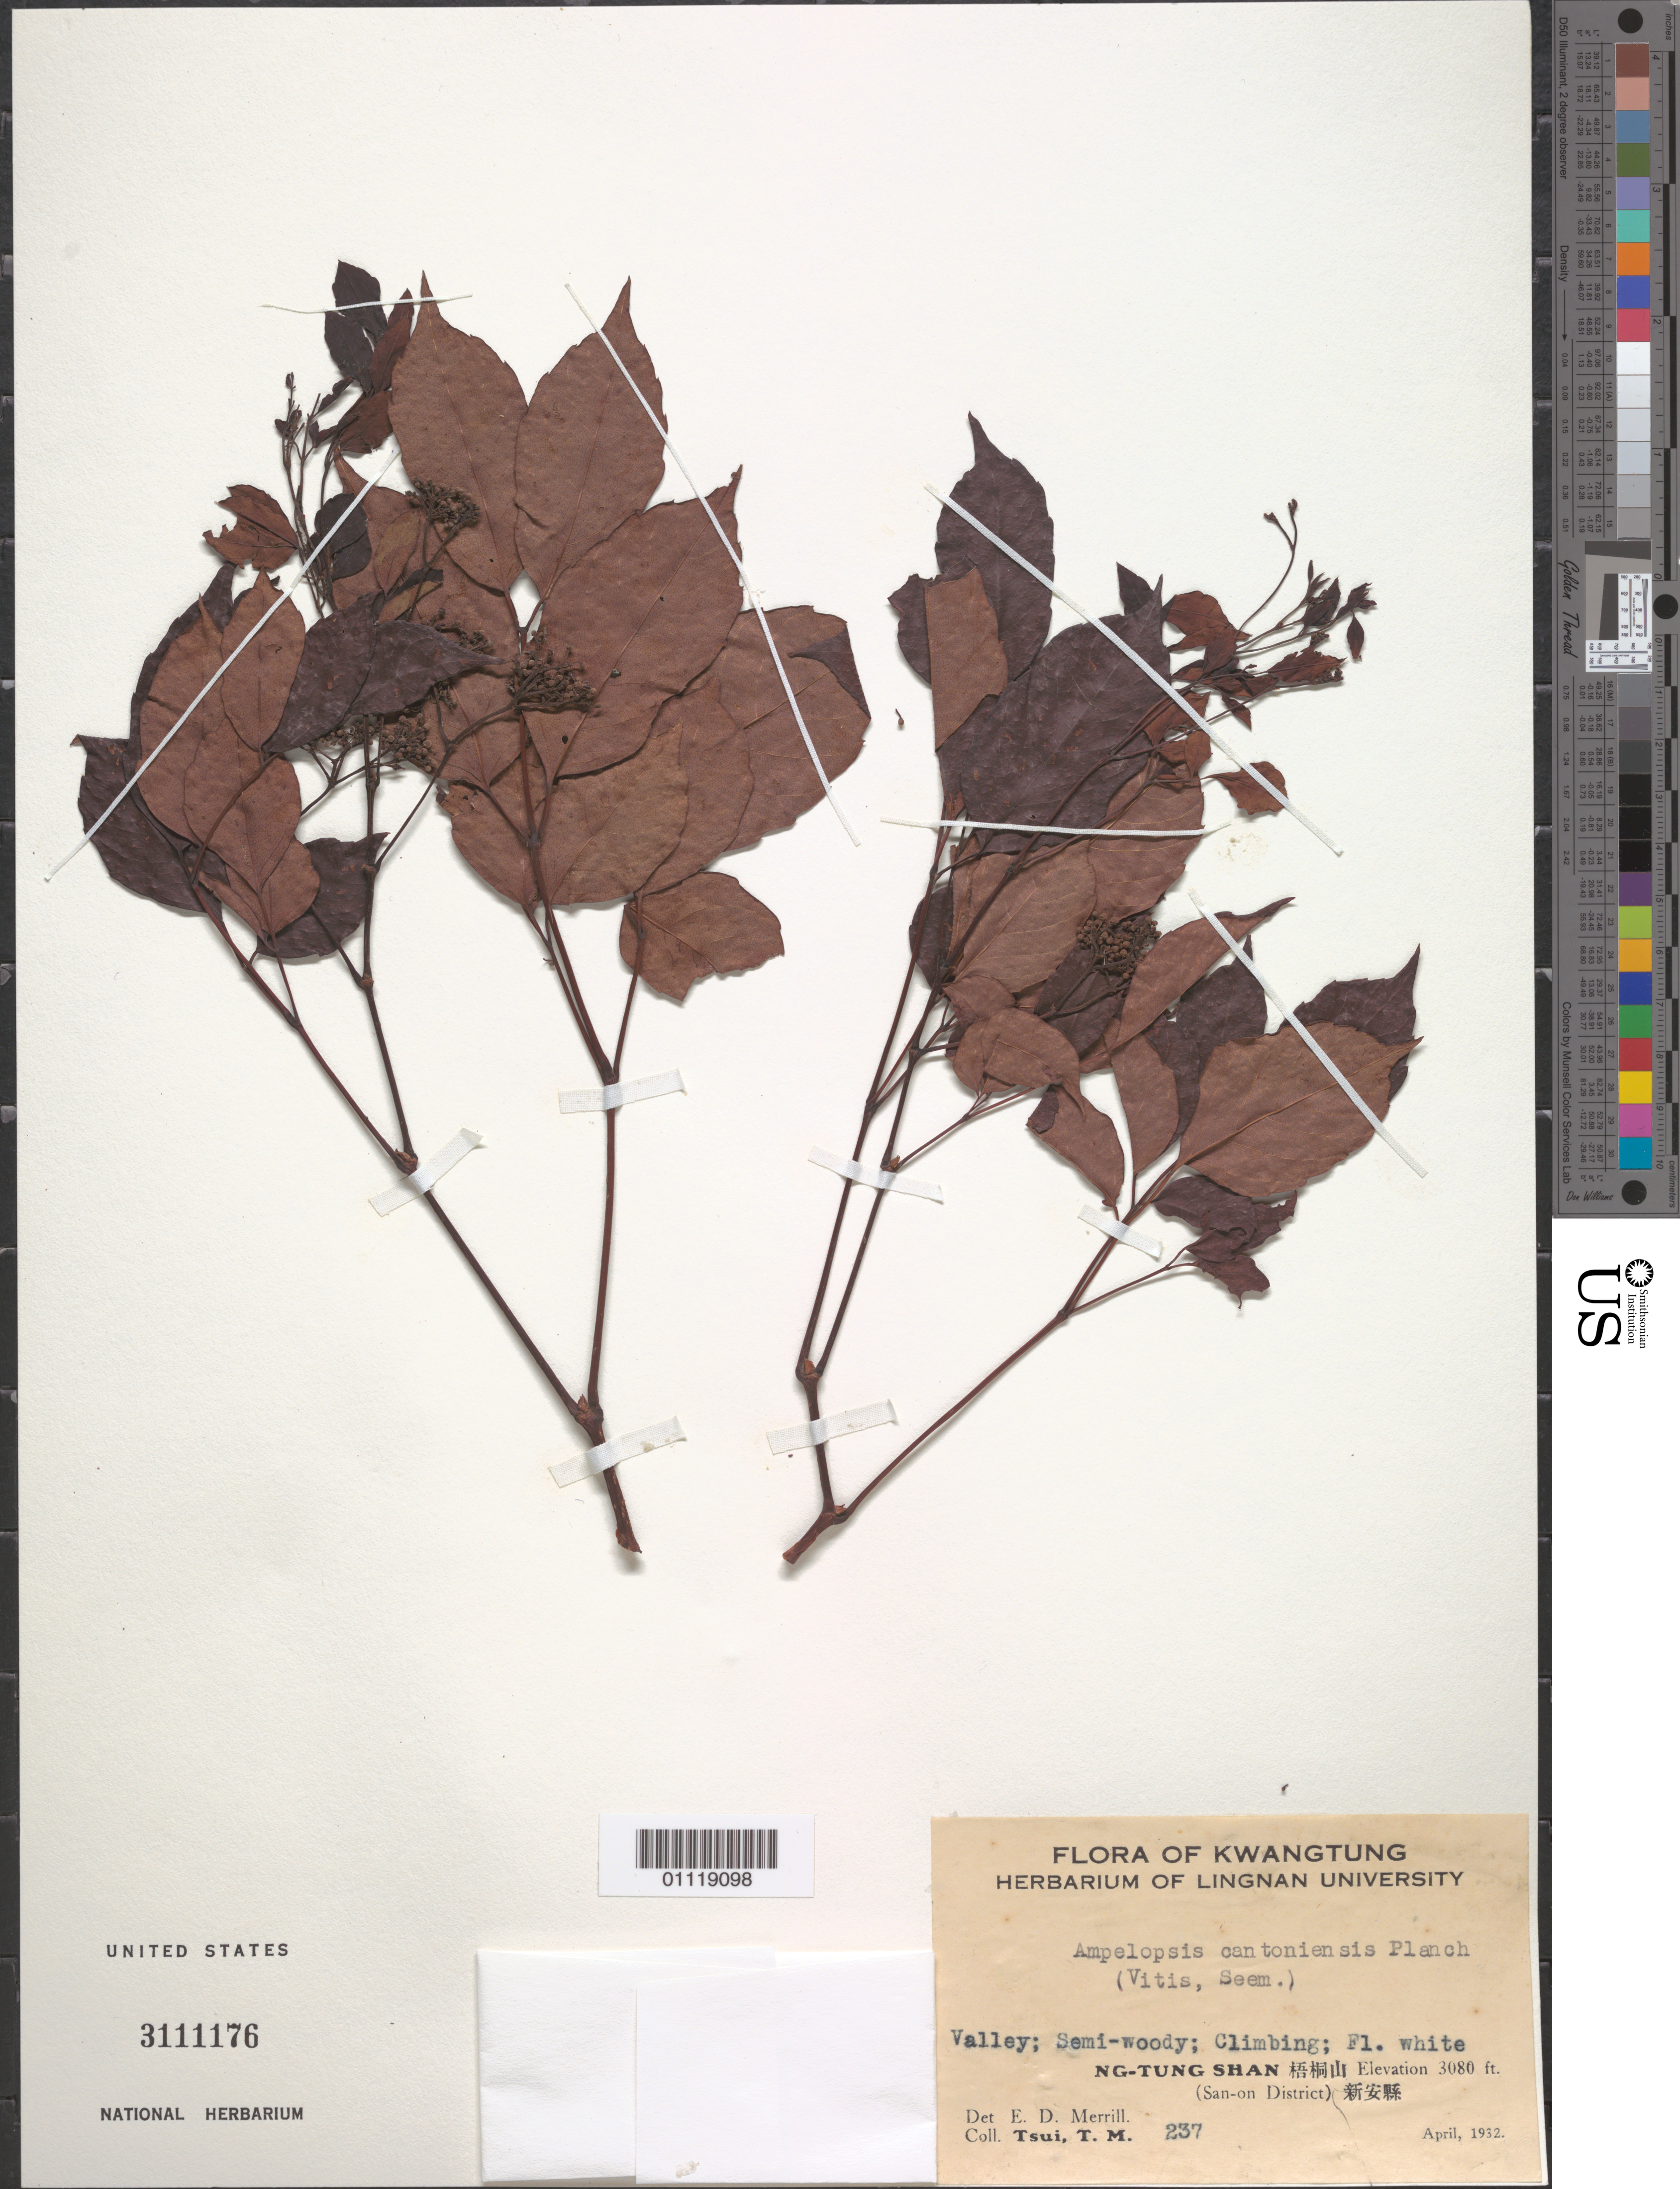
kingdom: Plantae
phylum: Tracheophyta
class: Magnoliopsida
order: Vitales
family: Vitaceae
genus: Ampelopsis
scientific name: Ampelopsis cantoniensis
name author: (W. Hook. & H.J. Arn.) Planch.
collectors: T. Tsui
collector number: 237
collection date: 1932-04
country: China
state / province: Guangdong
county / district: San-on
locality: NG-Tung Shan.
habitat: Semi-woody; Climbing.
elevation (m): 939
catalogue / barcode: US 3111176